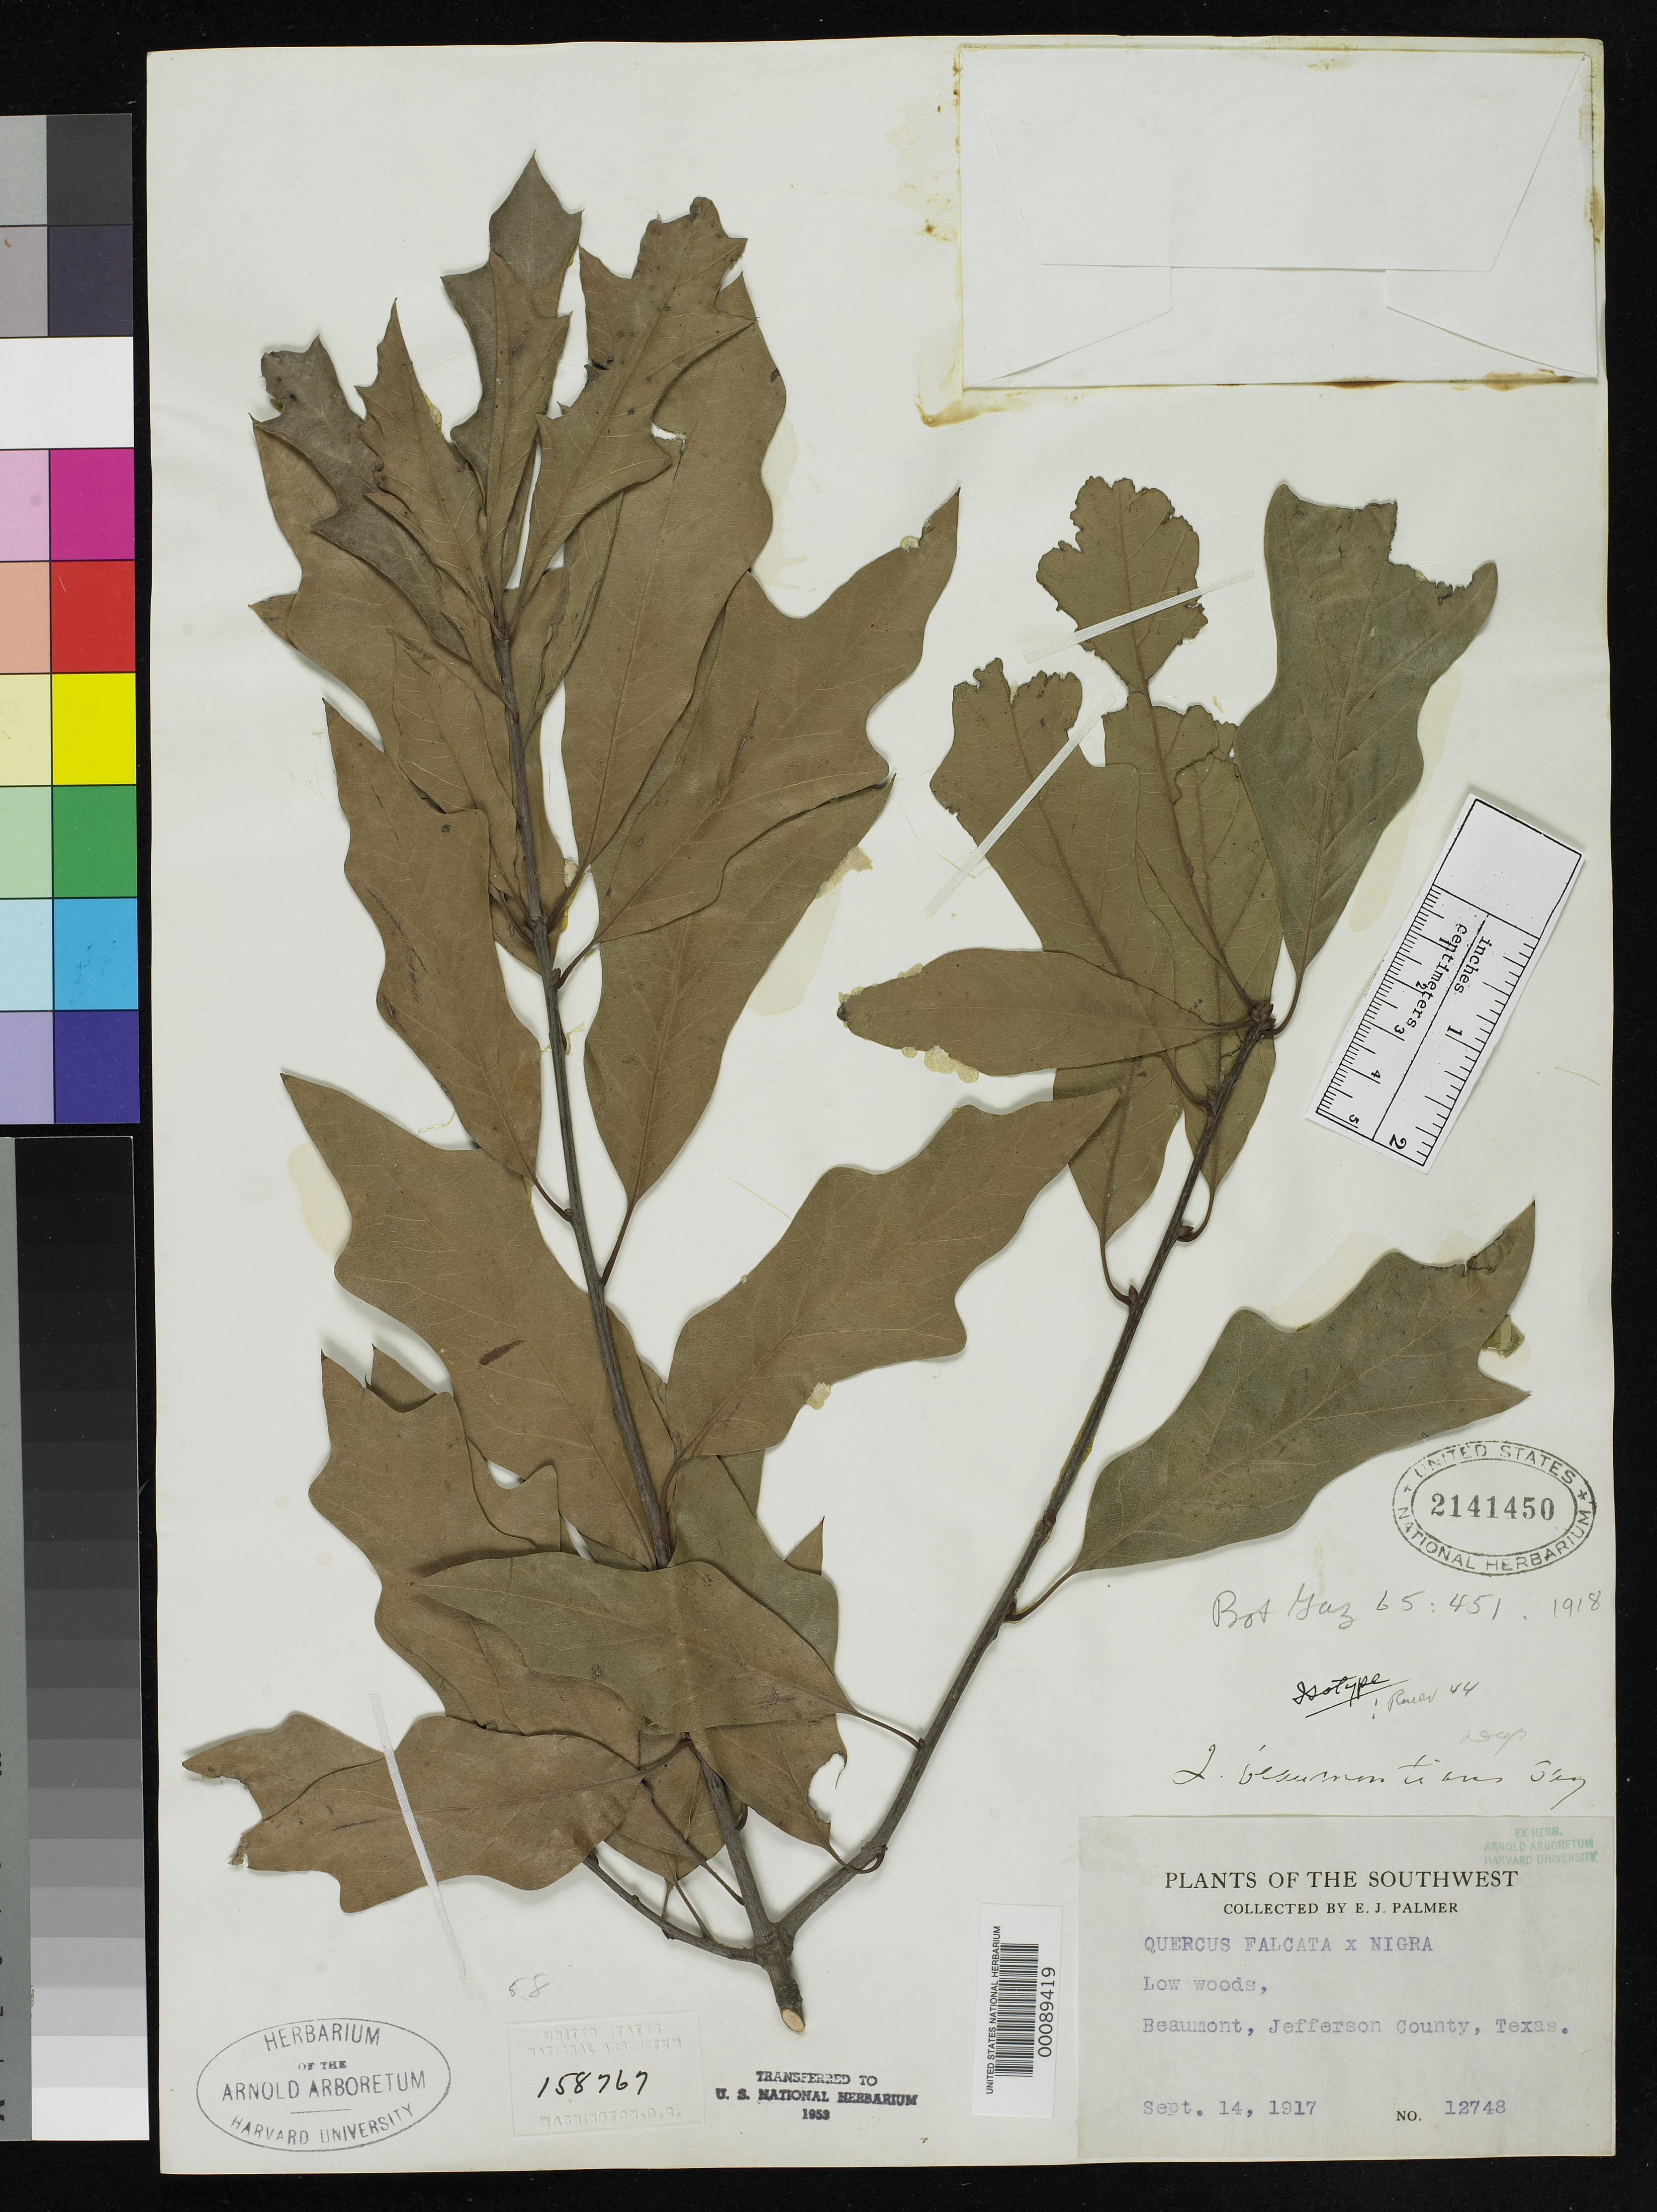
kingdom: Plantae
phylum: Tracheophyta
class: Magnoliopsida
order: Fagales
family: Fagaceae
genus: Quercus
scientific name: Quercus beaumontianus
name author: Sarg.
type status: Type Collection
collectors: E. J. Palmer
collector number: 12748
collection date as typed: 14 Sep 1917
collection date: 1917-09-14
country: United States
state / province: Texas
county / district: Jefferson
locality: Beaumont.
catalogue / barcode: US 2141450